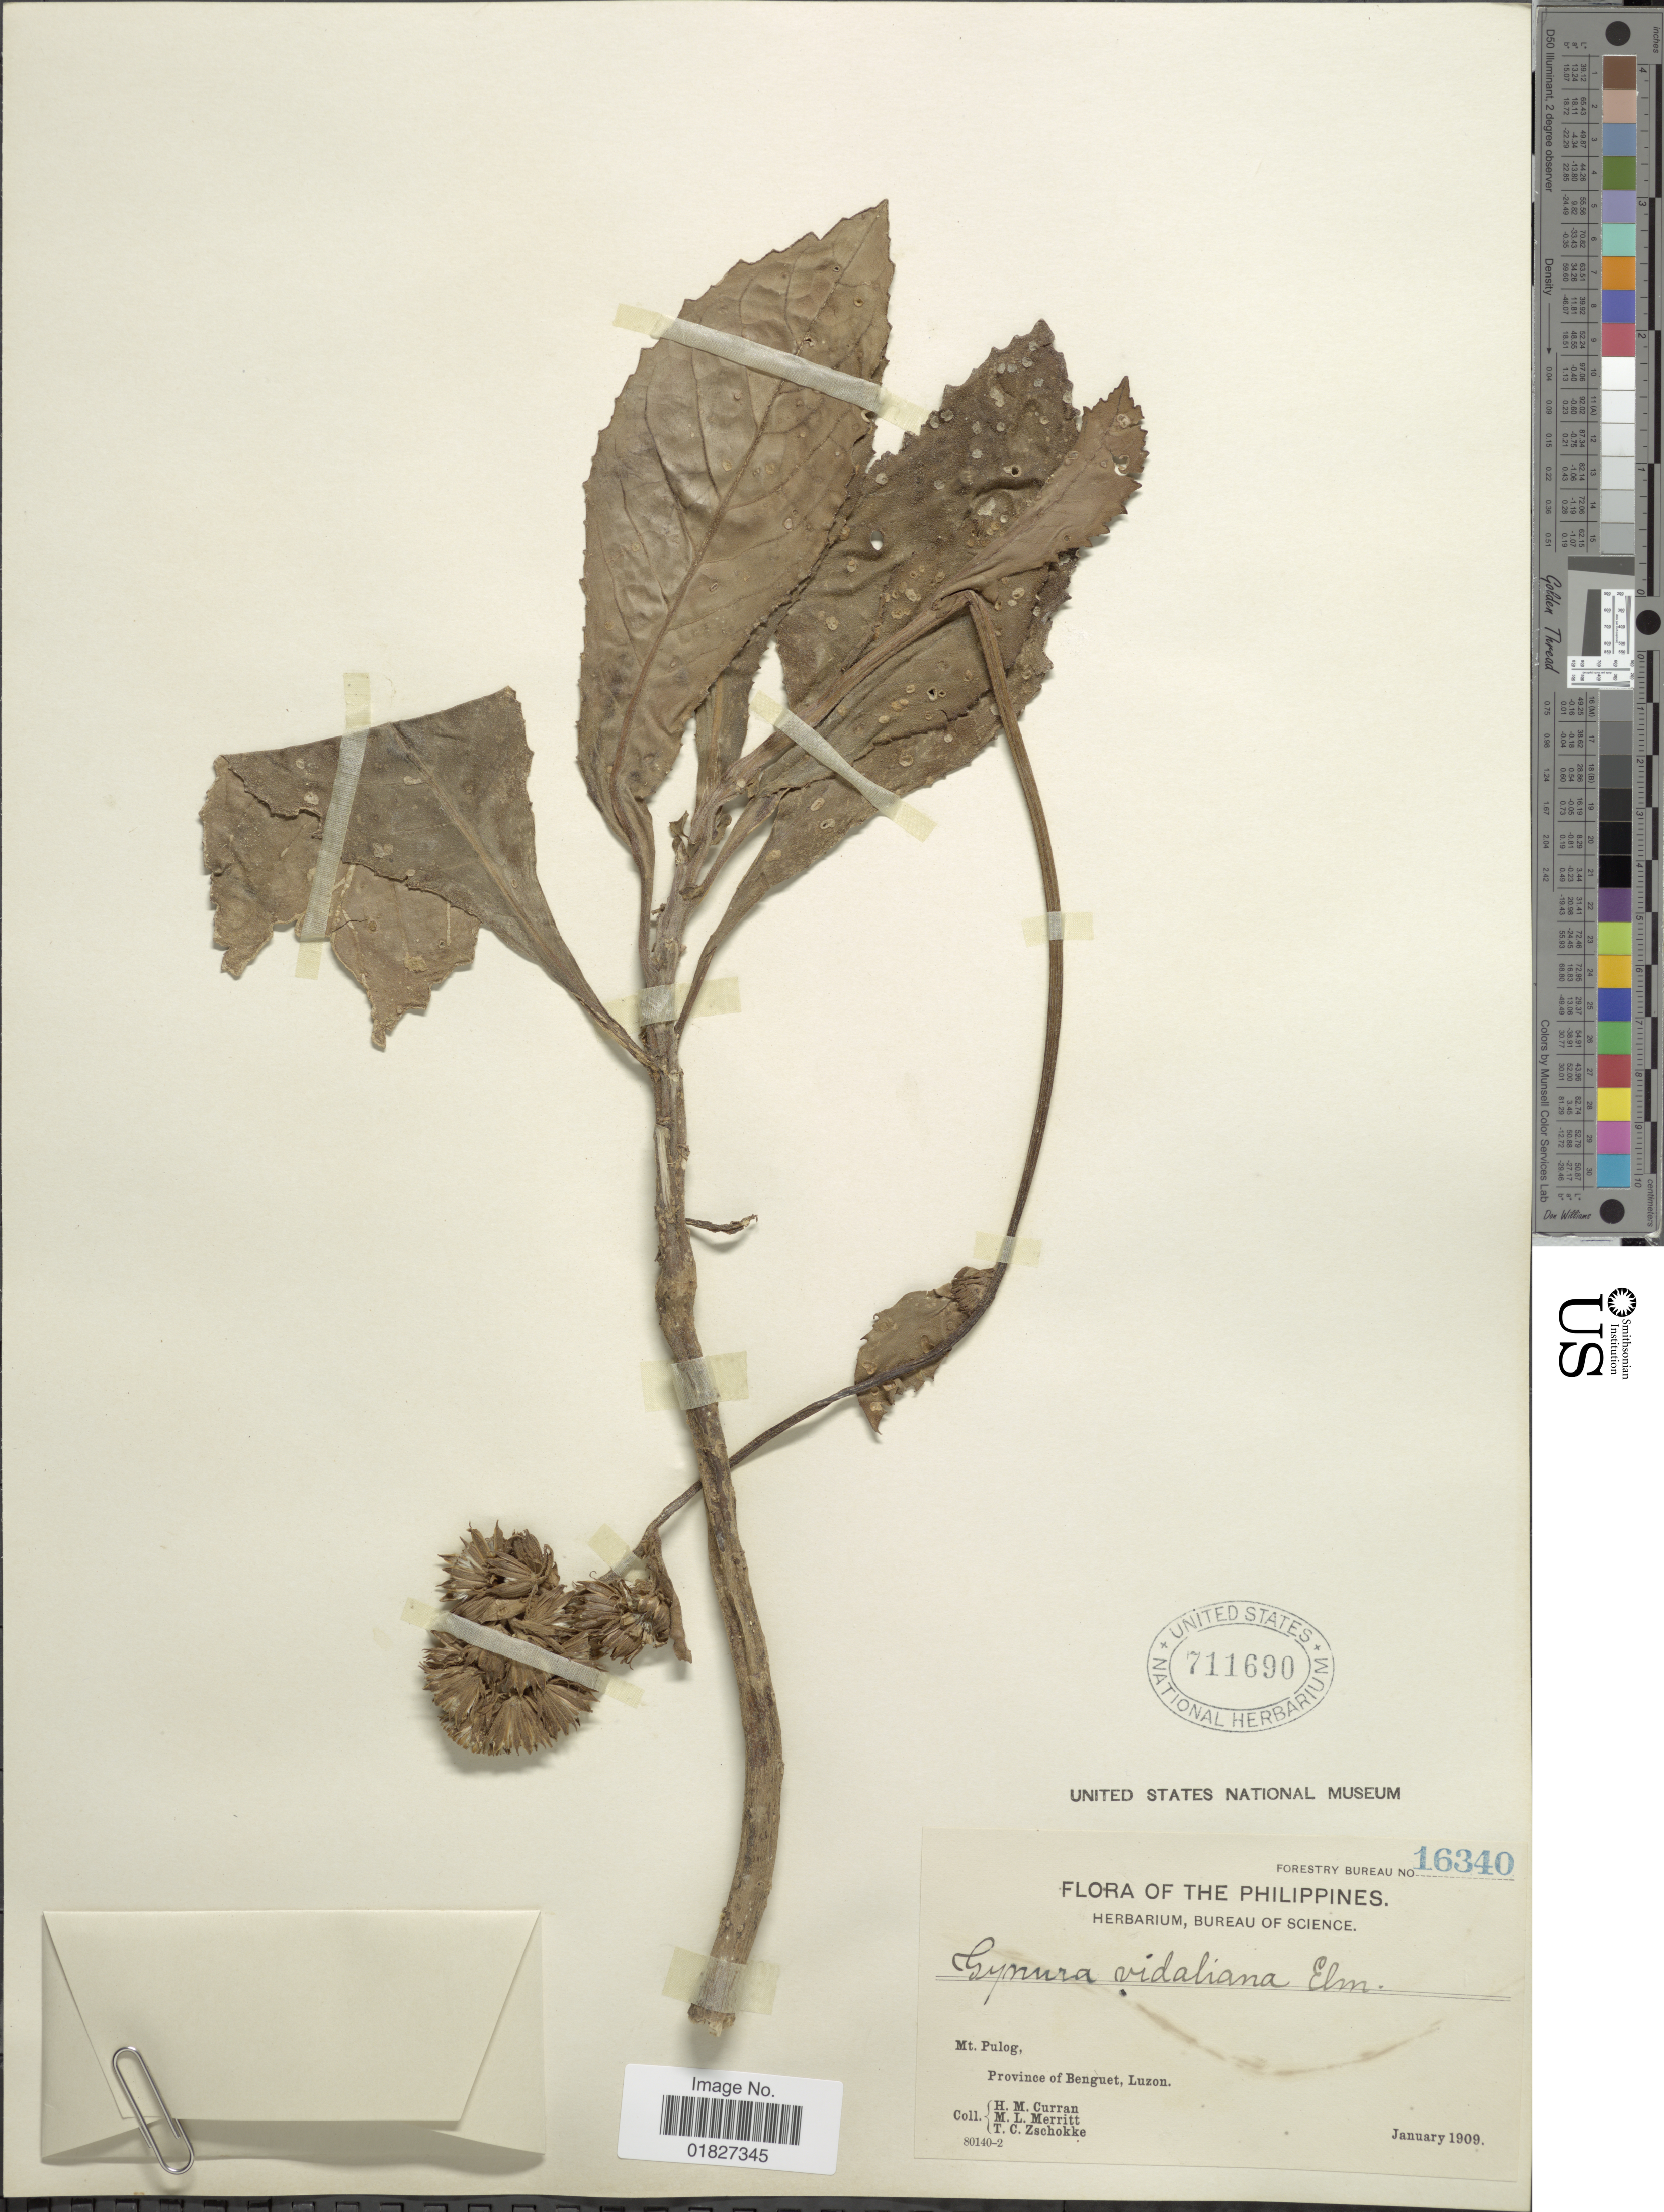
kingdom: Plantae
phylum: Tracheophyta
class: Magnoliopsida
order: Asterales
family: Asteraceae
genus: Gynura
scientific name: Gynura vidaliana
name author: Elmer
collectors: H. M. Curran, M. L. Merritt & T. C. Zschokke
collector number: Forestry Bureau 16340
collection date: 1909-01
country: Philippines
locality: Mt. Pulog, Province of Benguet, Luzon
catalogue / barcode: US 711690